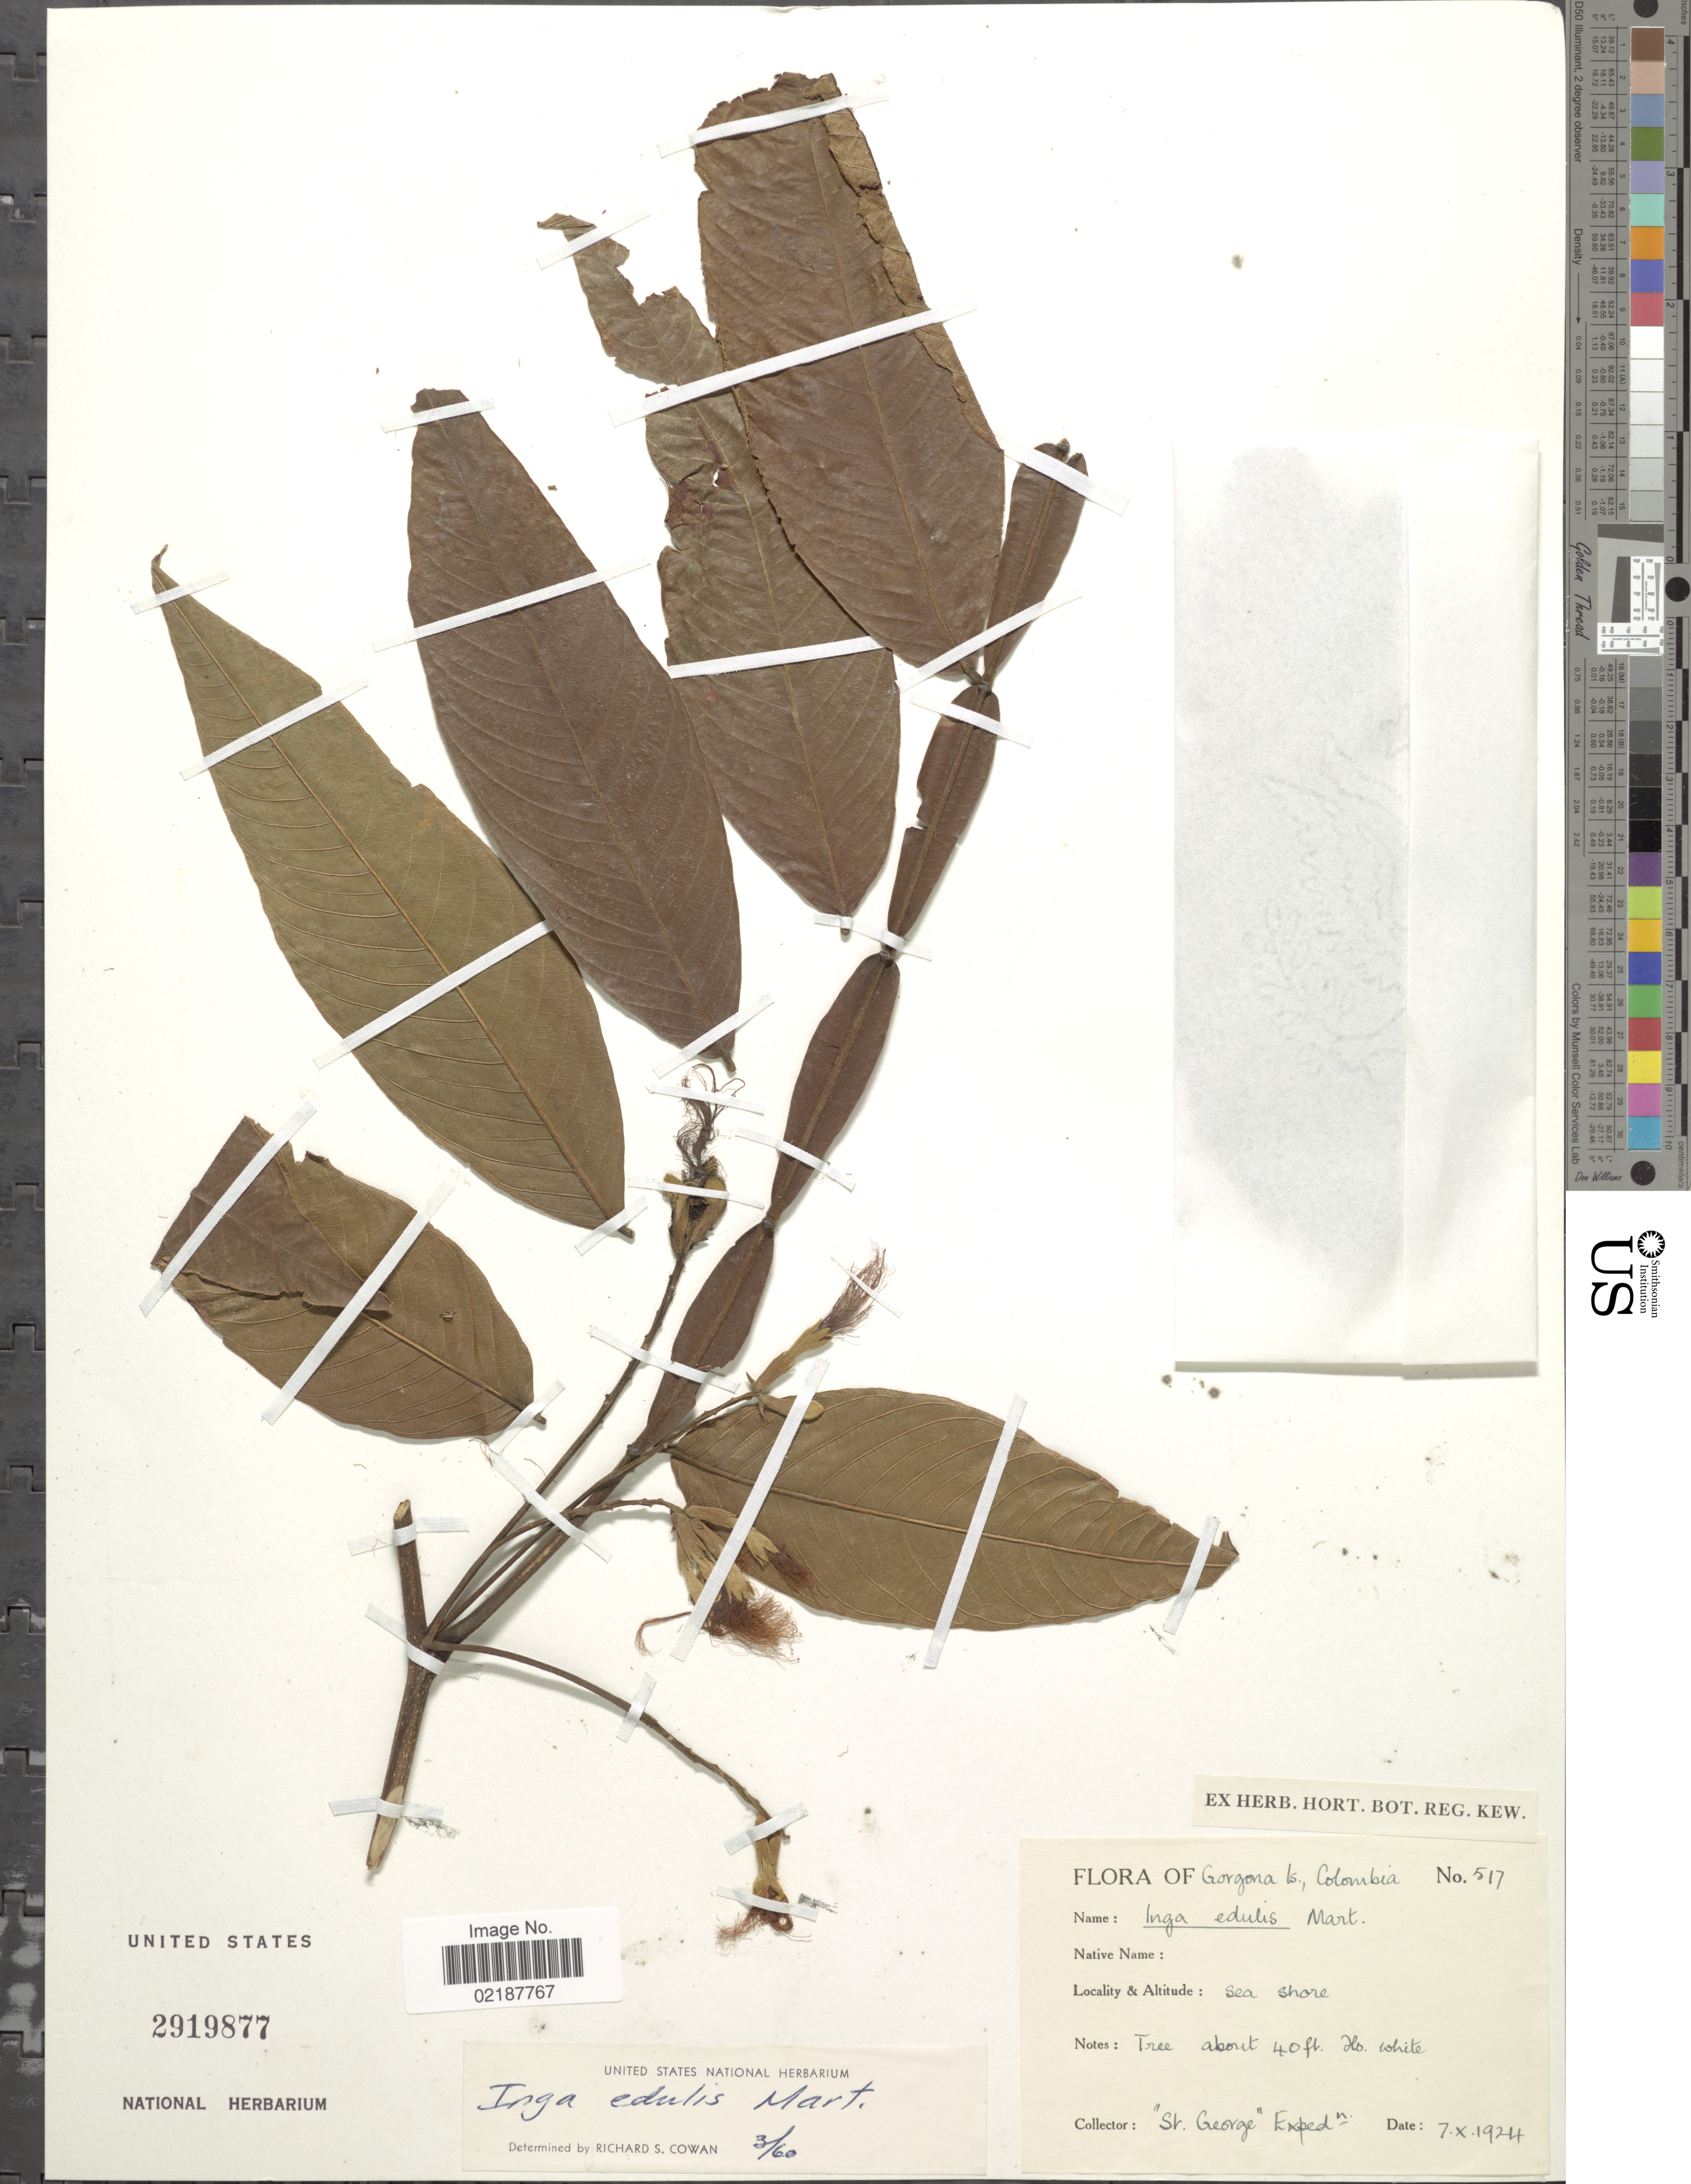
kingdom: Plantae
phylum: Tracheophyta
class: Magnoliopsida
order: Fabales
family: Fabaceae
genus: Inga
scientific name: Inga edulis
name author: Mart.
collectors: St. George Exped.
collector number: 517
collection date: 1924-10-07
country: Colombia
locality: Gorgona Isl.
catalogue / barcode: US 2919877